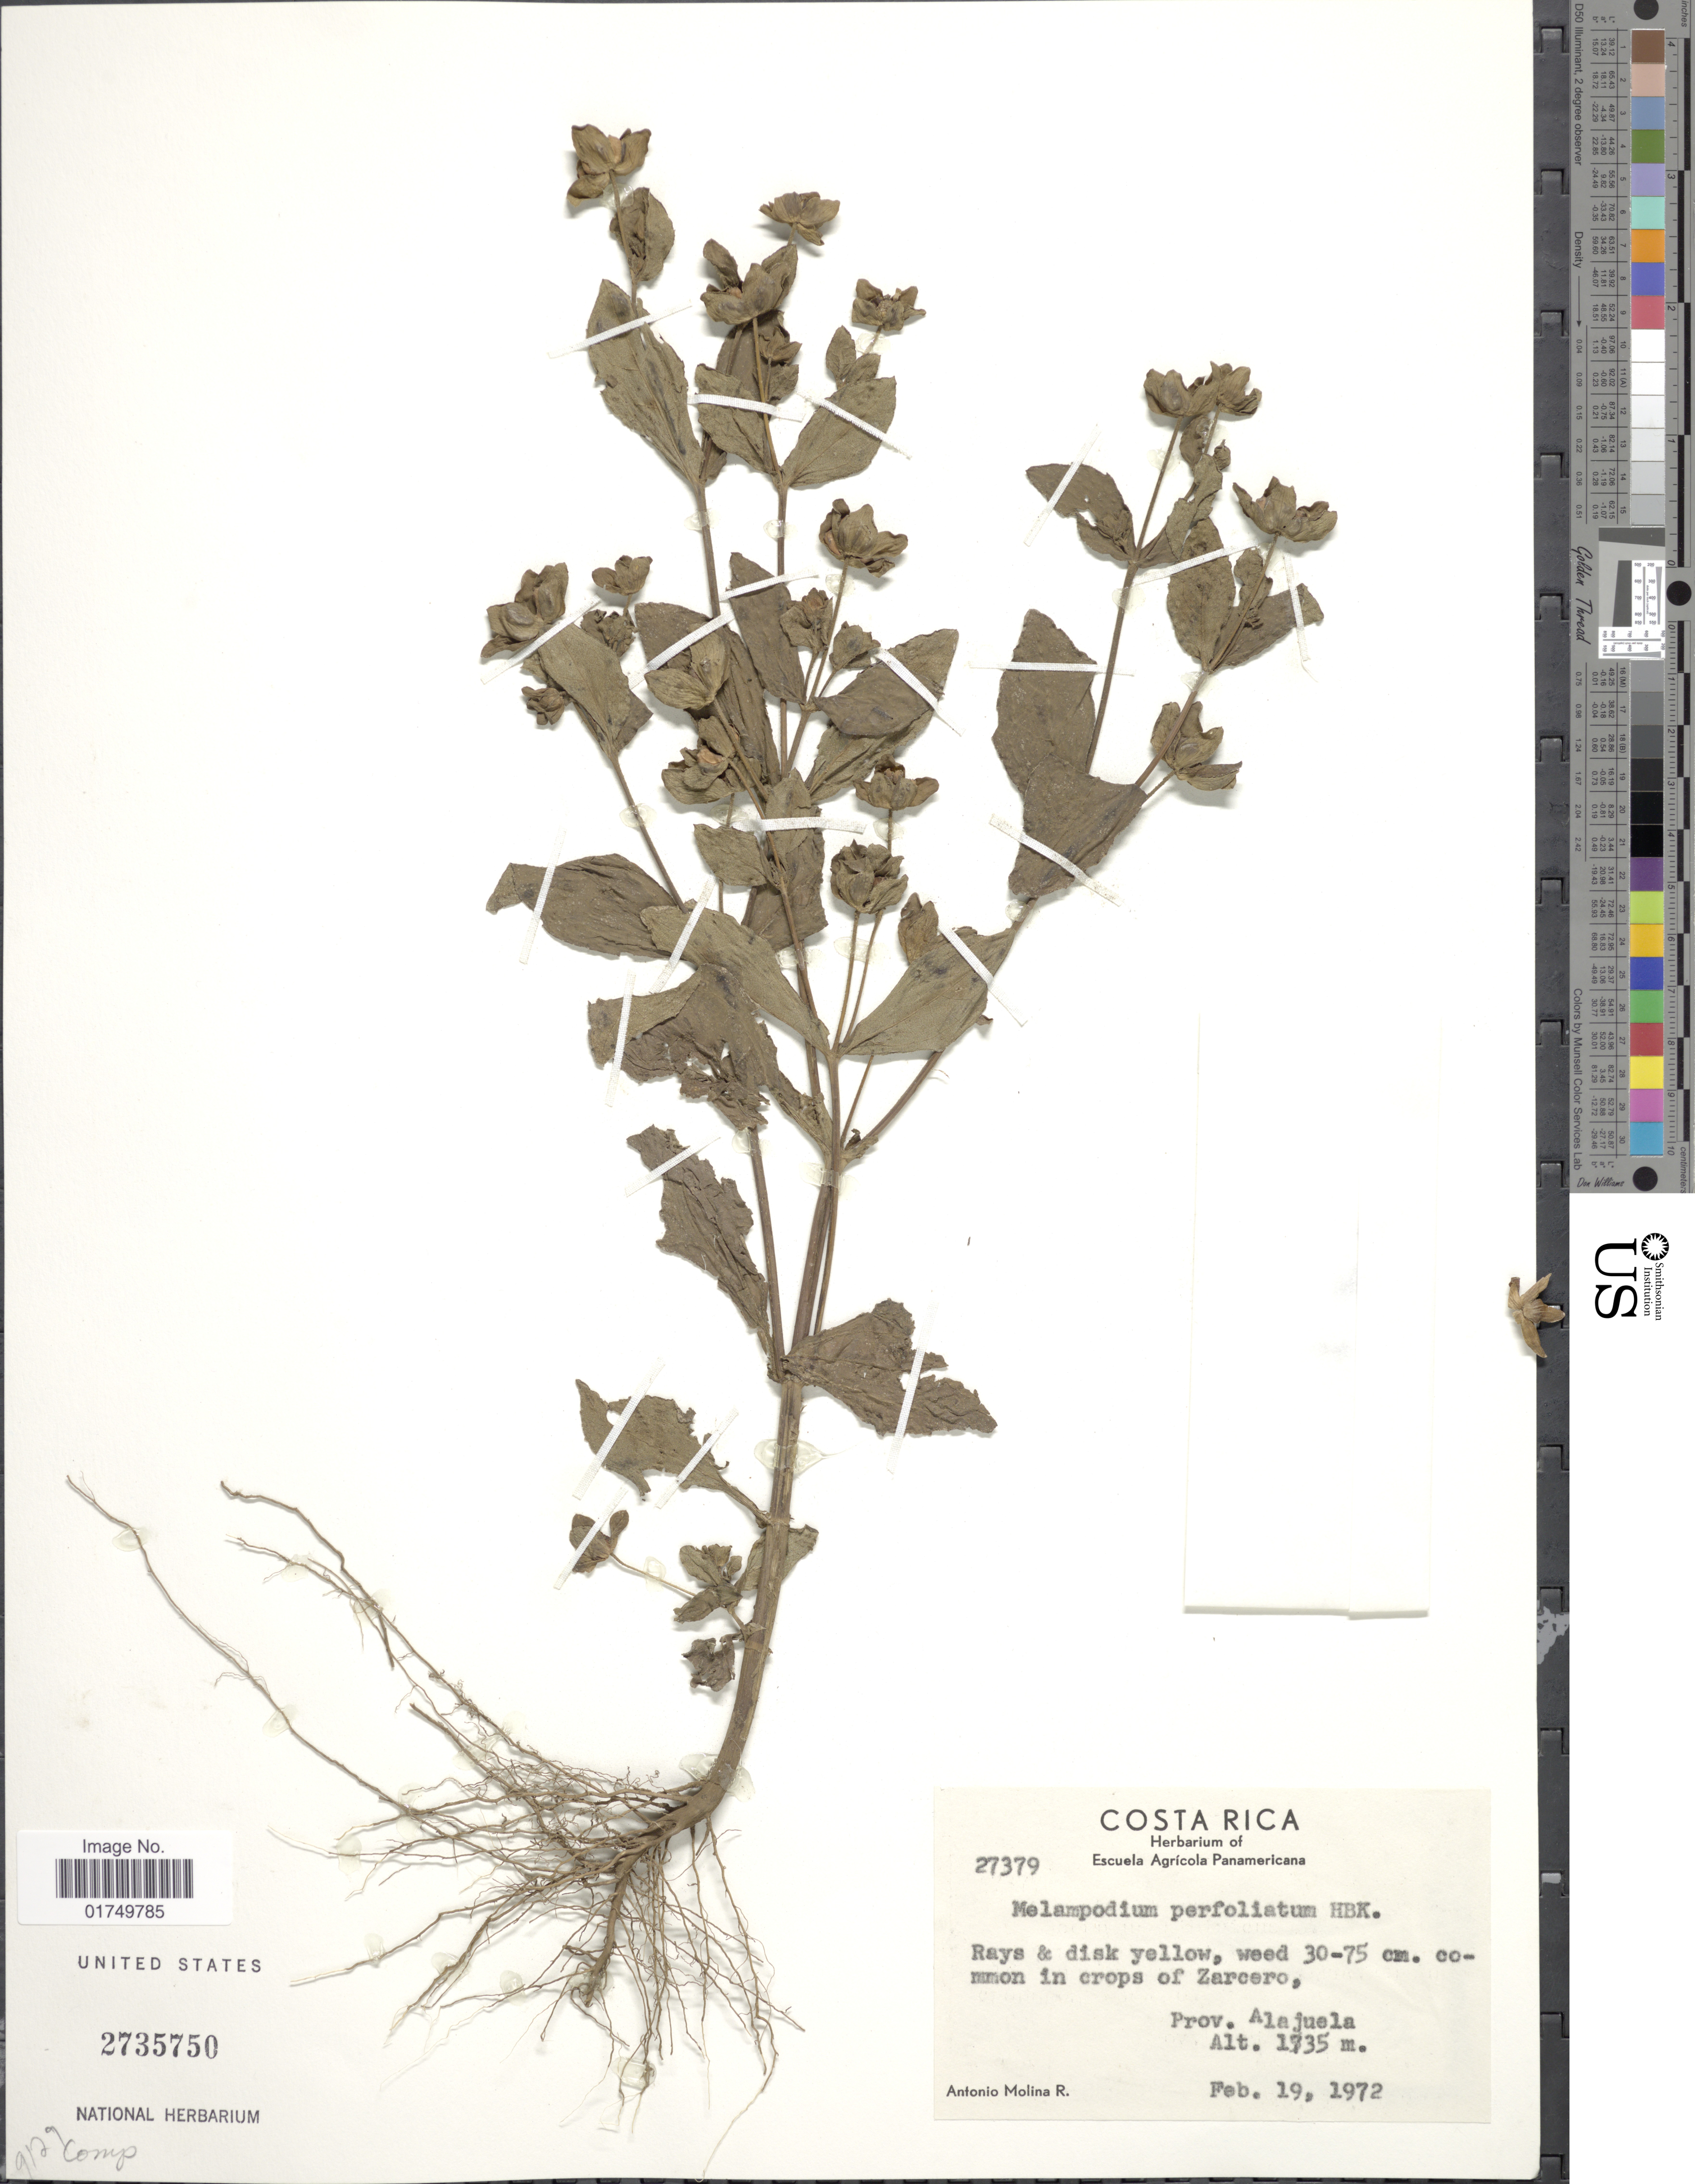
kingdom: Plantae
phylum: Tracheophyta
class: Magnoliopsida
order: Asterales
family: Asteraceae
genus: Melampodium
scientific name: Melampodium perfoliatum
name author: (Cav.) Kunth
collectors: A. Molina R.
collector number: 27379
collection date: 1972-02-19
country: Costa Rica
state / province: Alajuela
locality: Crops of Zarcero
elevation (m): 1735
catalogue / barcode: US 2735750